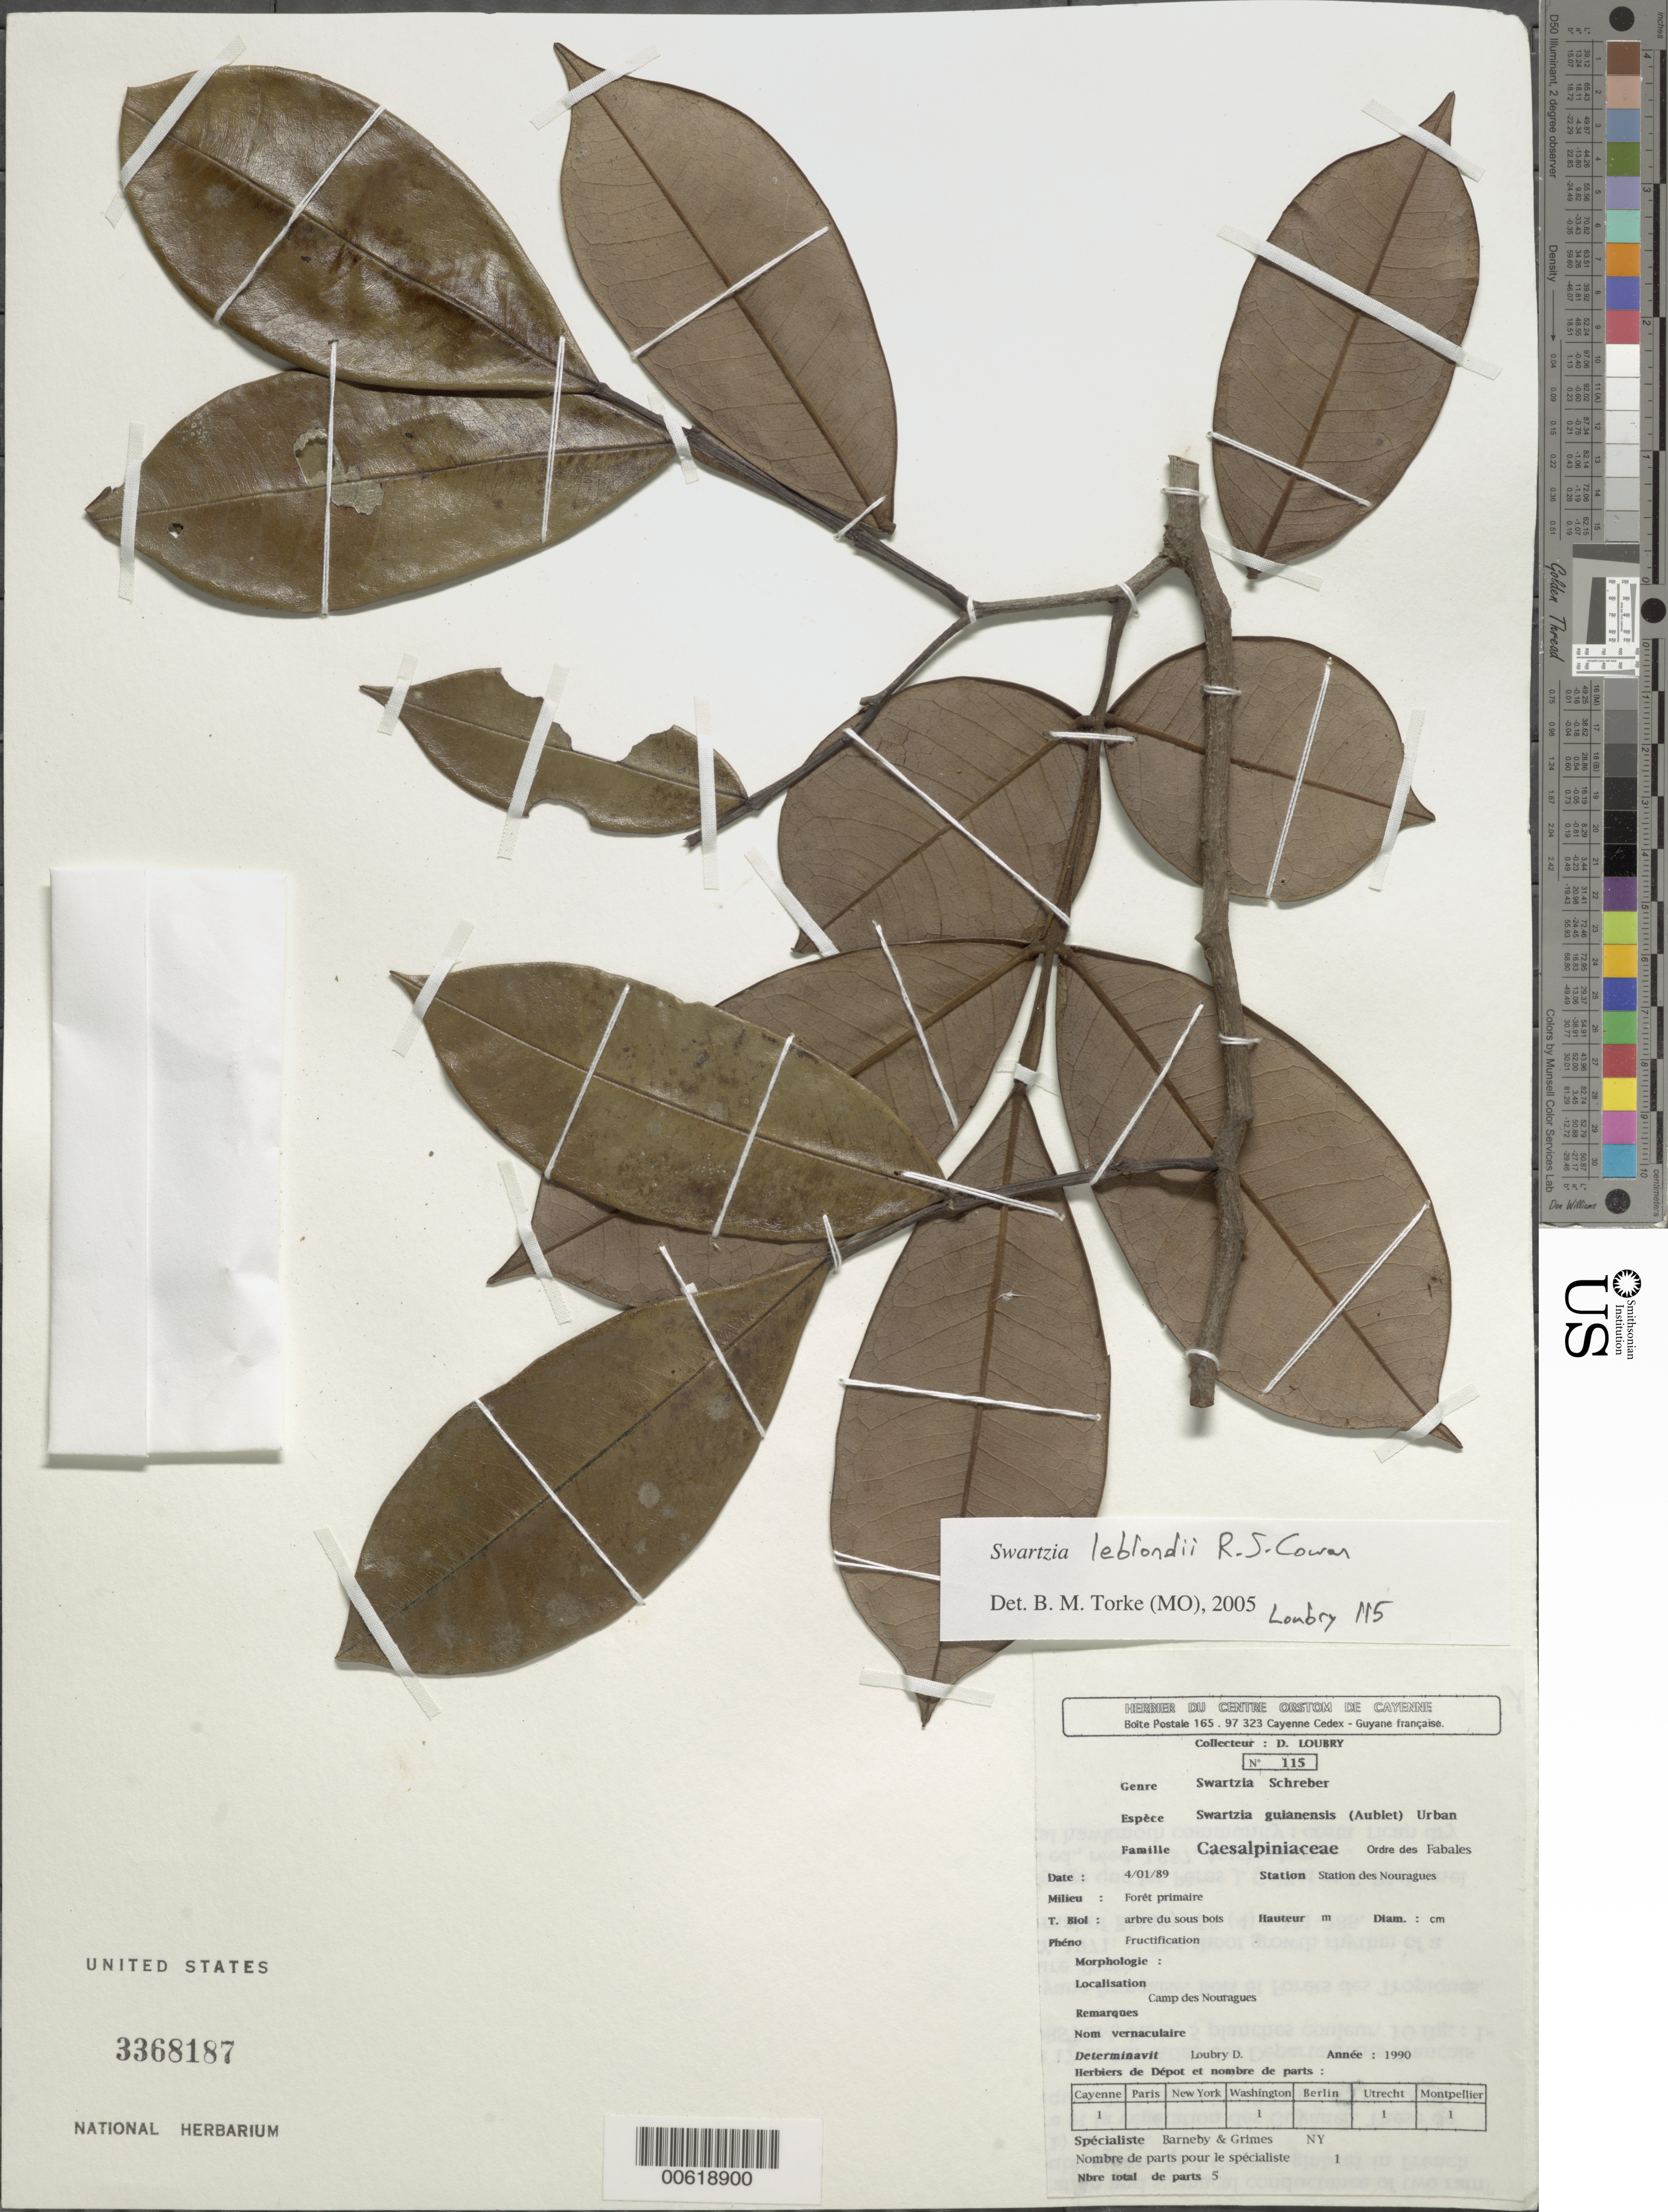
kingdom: Plantae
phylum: Tracheophyta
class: Magnoliopsida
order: Fabales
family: Fabaceae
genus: Swartzia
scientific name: Swartzia leblondii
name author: R.S. Cowan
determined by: Torke, B. M., (MO)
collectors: D. Loubry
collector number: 115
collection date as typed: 4-Jan-89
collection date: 1989-01-04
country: French Guiana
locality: Station des Nouragues, Bassin de l'Approuague, Arataye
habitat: Primary forest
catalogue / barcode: US 3368187